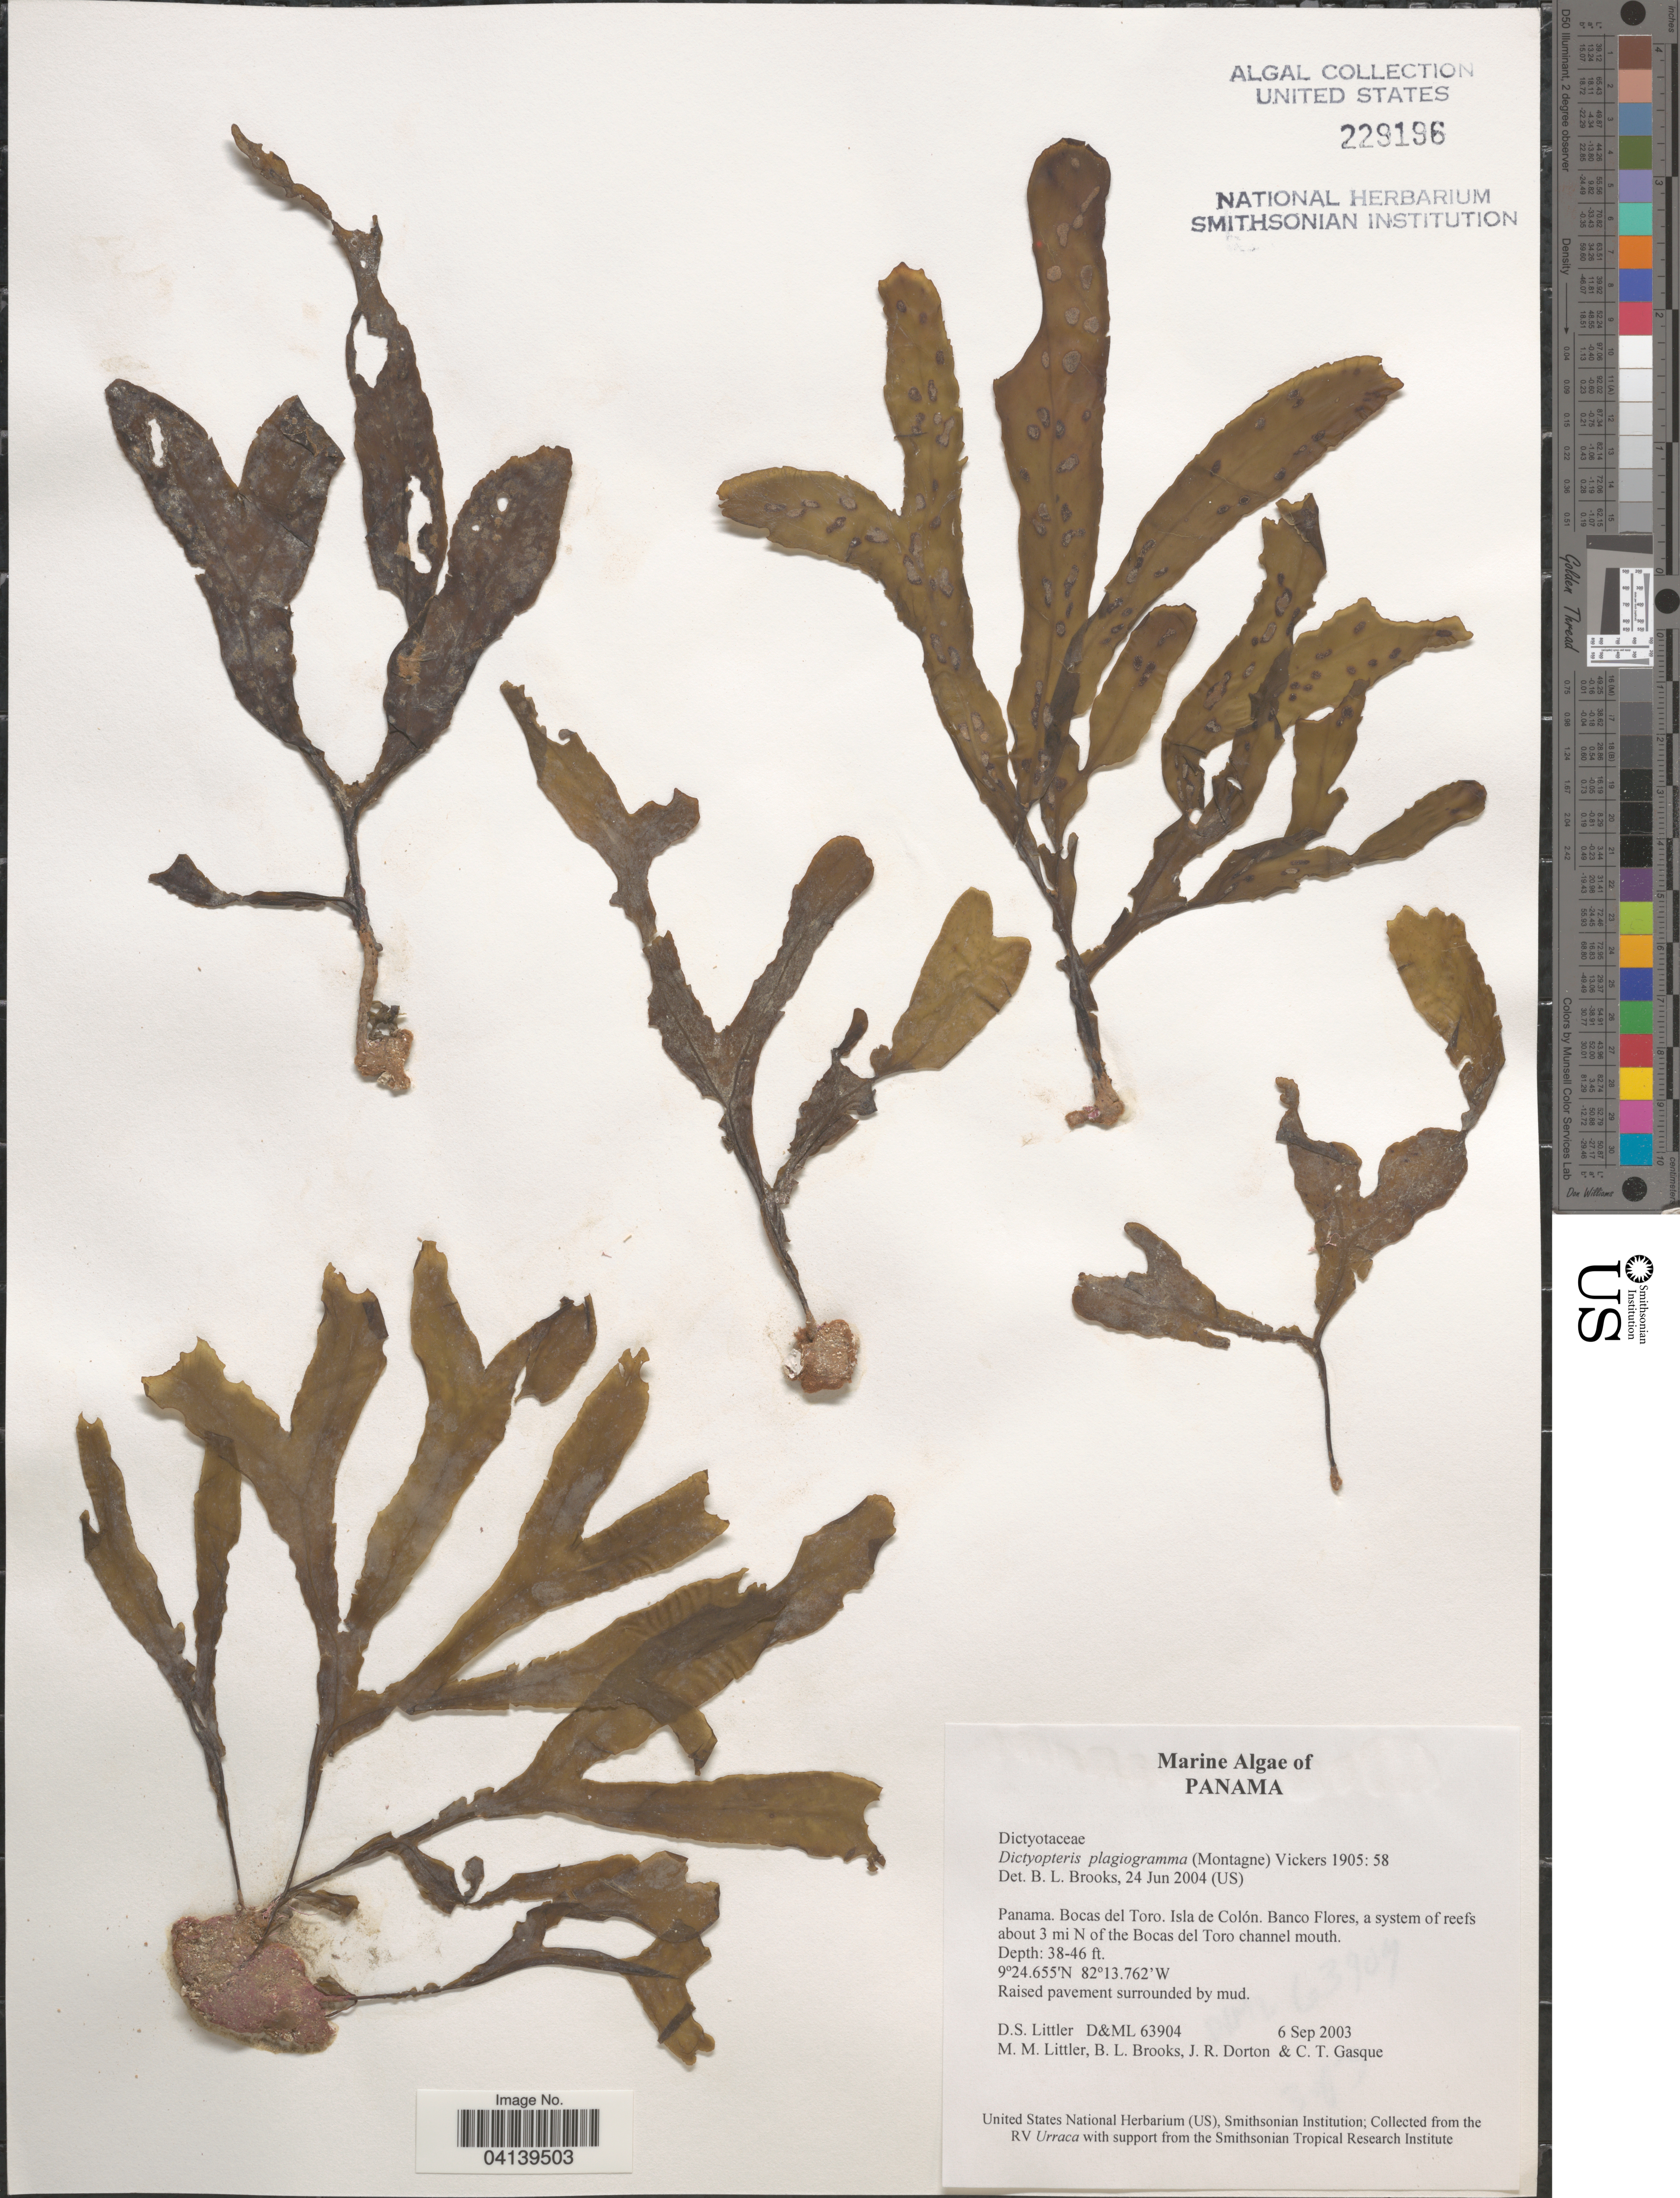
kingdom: Chromista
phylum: Ochrophyta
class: Phaeophyceae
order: Dictyotales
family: Dictyotaceae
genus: Dictyopteris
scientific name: Dictyopteris plagiogramma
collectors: D. S. Littler, B. Brooks, J. Dorton & C. Gasque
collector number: D&ML63904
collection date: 2003-09-06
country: Panama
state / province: Bocas del Toro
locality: Isla de Colón. Banco Flores, a system of reefs about 3 mi N of the Bocas del Toro channel mouth.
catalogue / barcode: US 229186